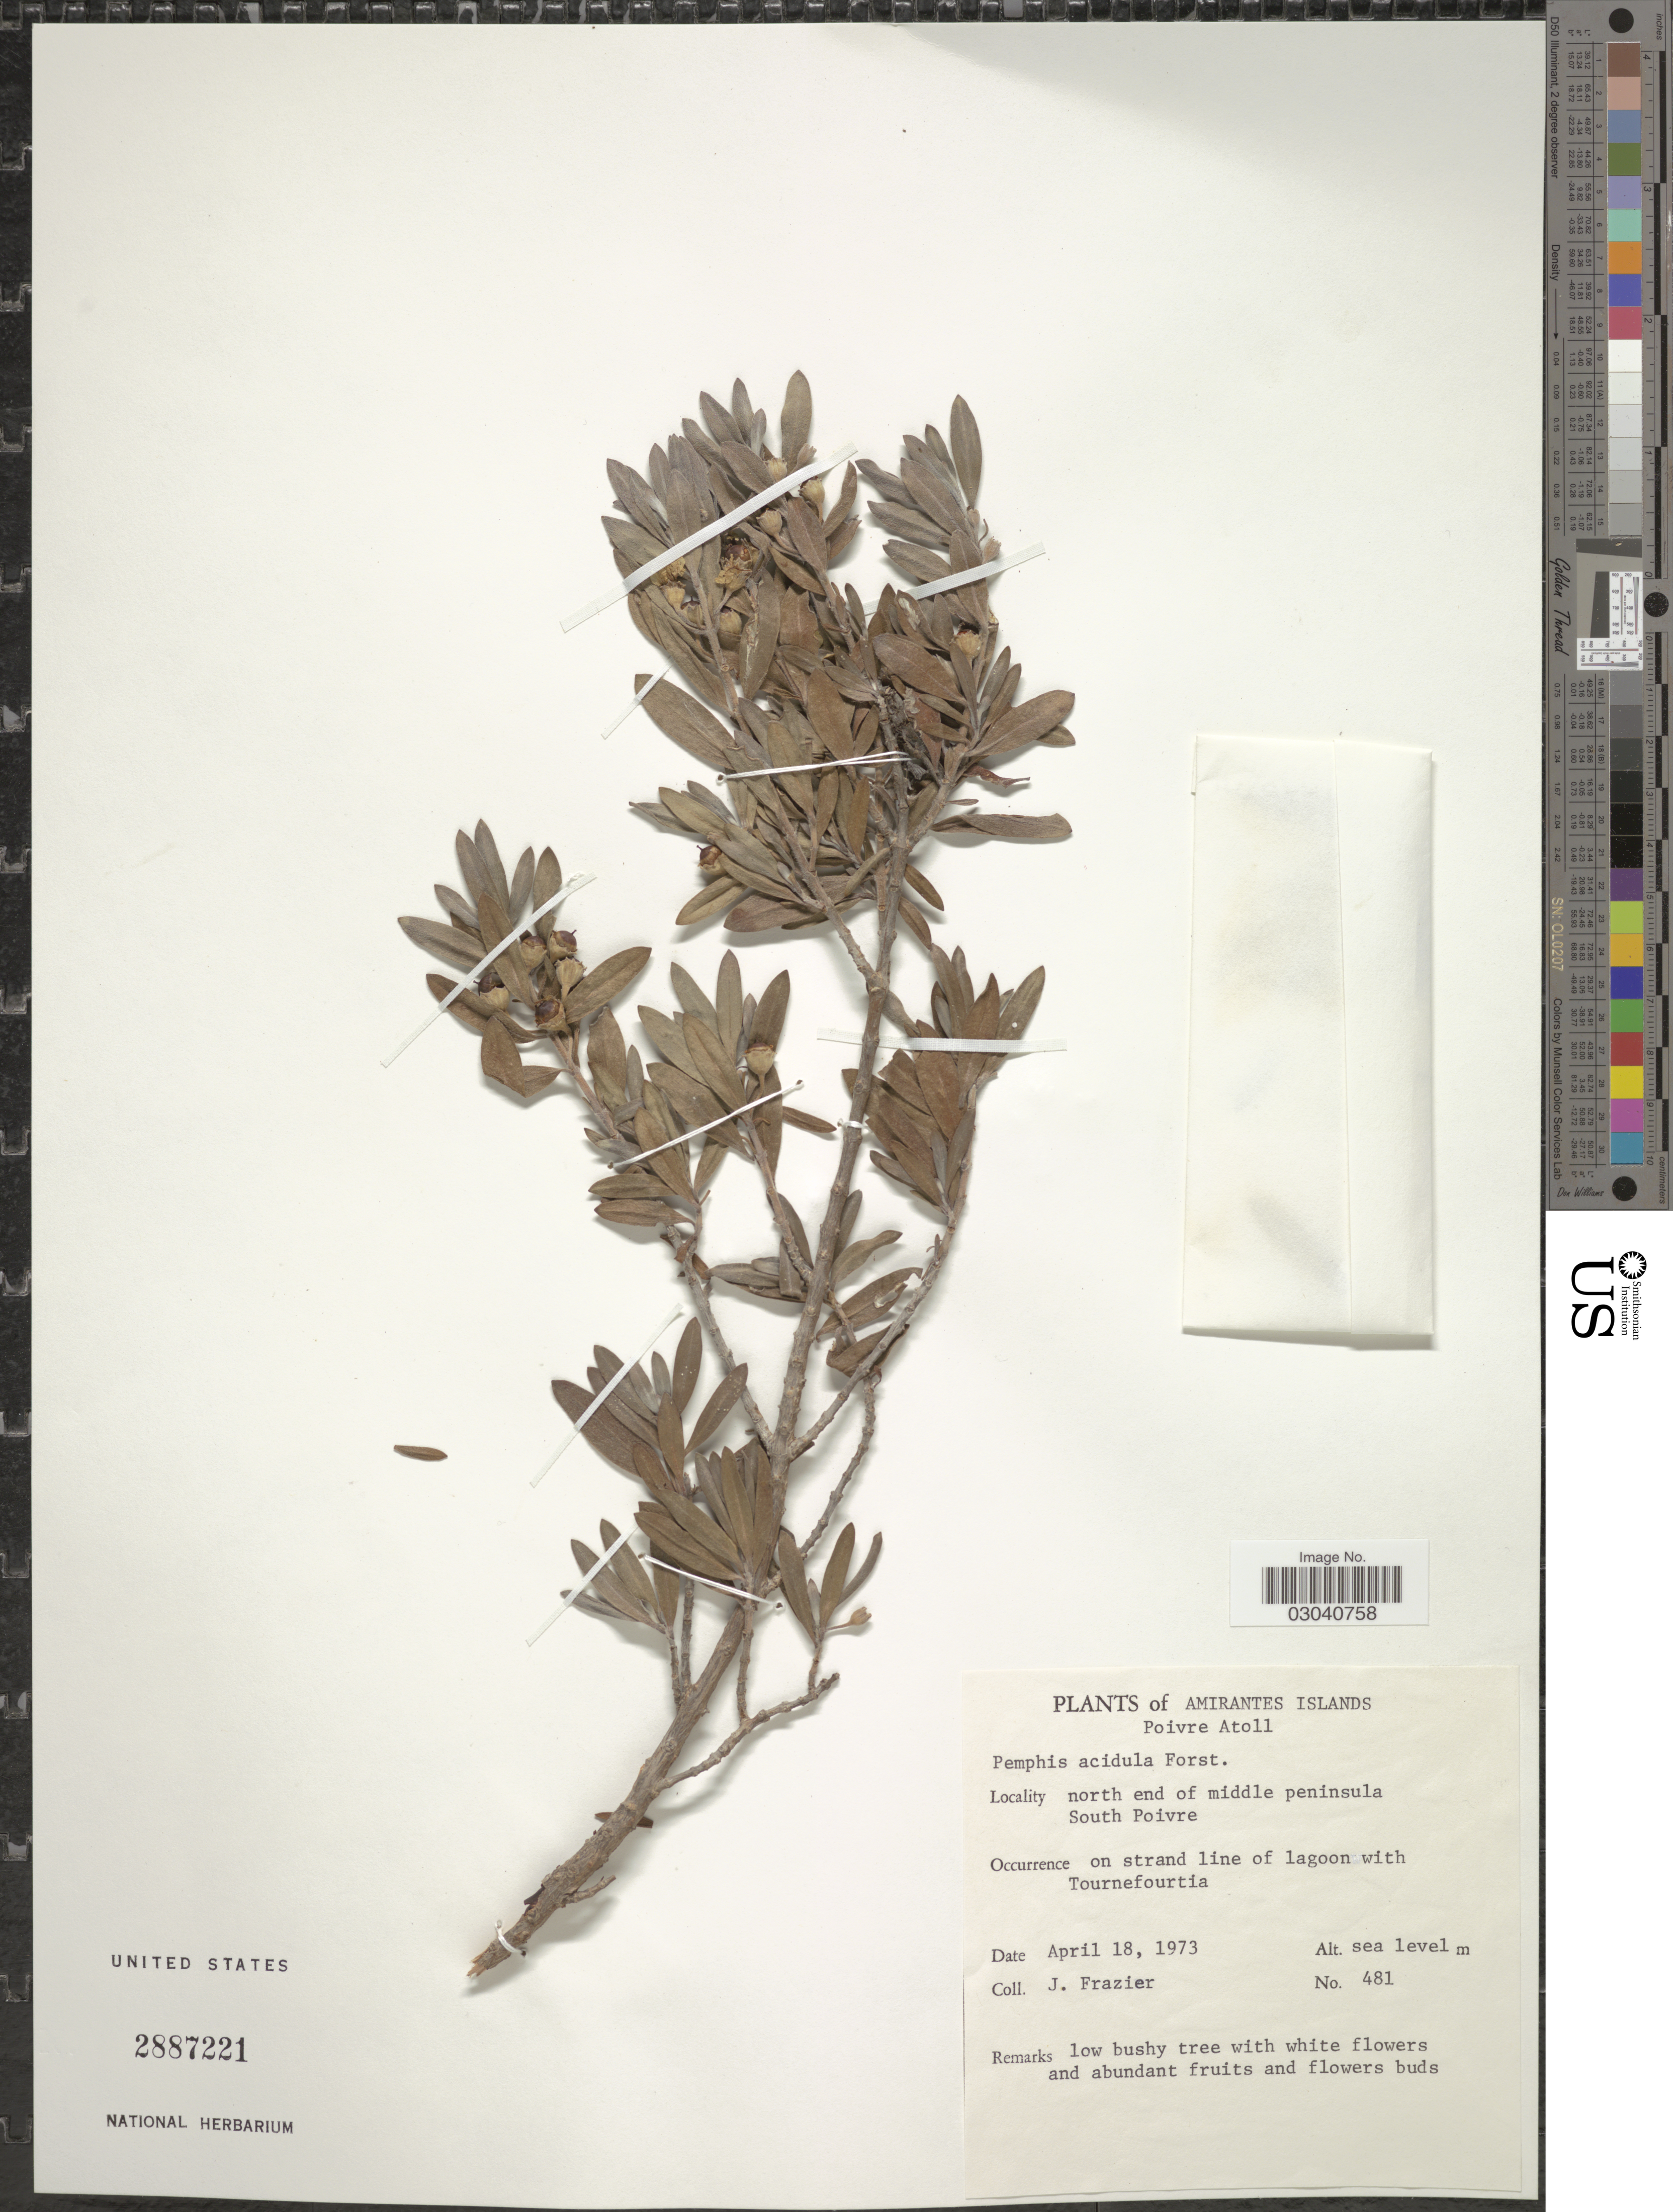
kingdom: Plantae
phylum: Tracheophyta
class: Magnoliopsida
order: Myrtales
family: Lythraceae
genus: Pemphis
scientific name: Pemphis acidula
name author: J.R. Forst. & G. Forst.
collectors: J. Frazier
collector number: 481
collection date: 1973-04-18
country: Seychelles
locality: Amirantes Islands. Poivre Atoll, north end of middle peninsula South Poivre.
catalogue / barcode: US 2887221